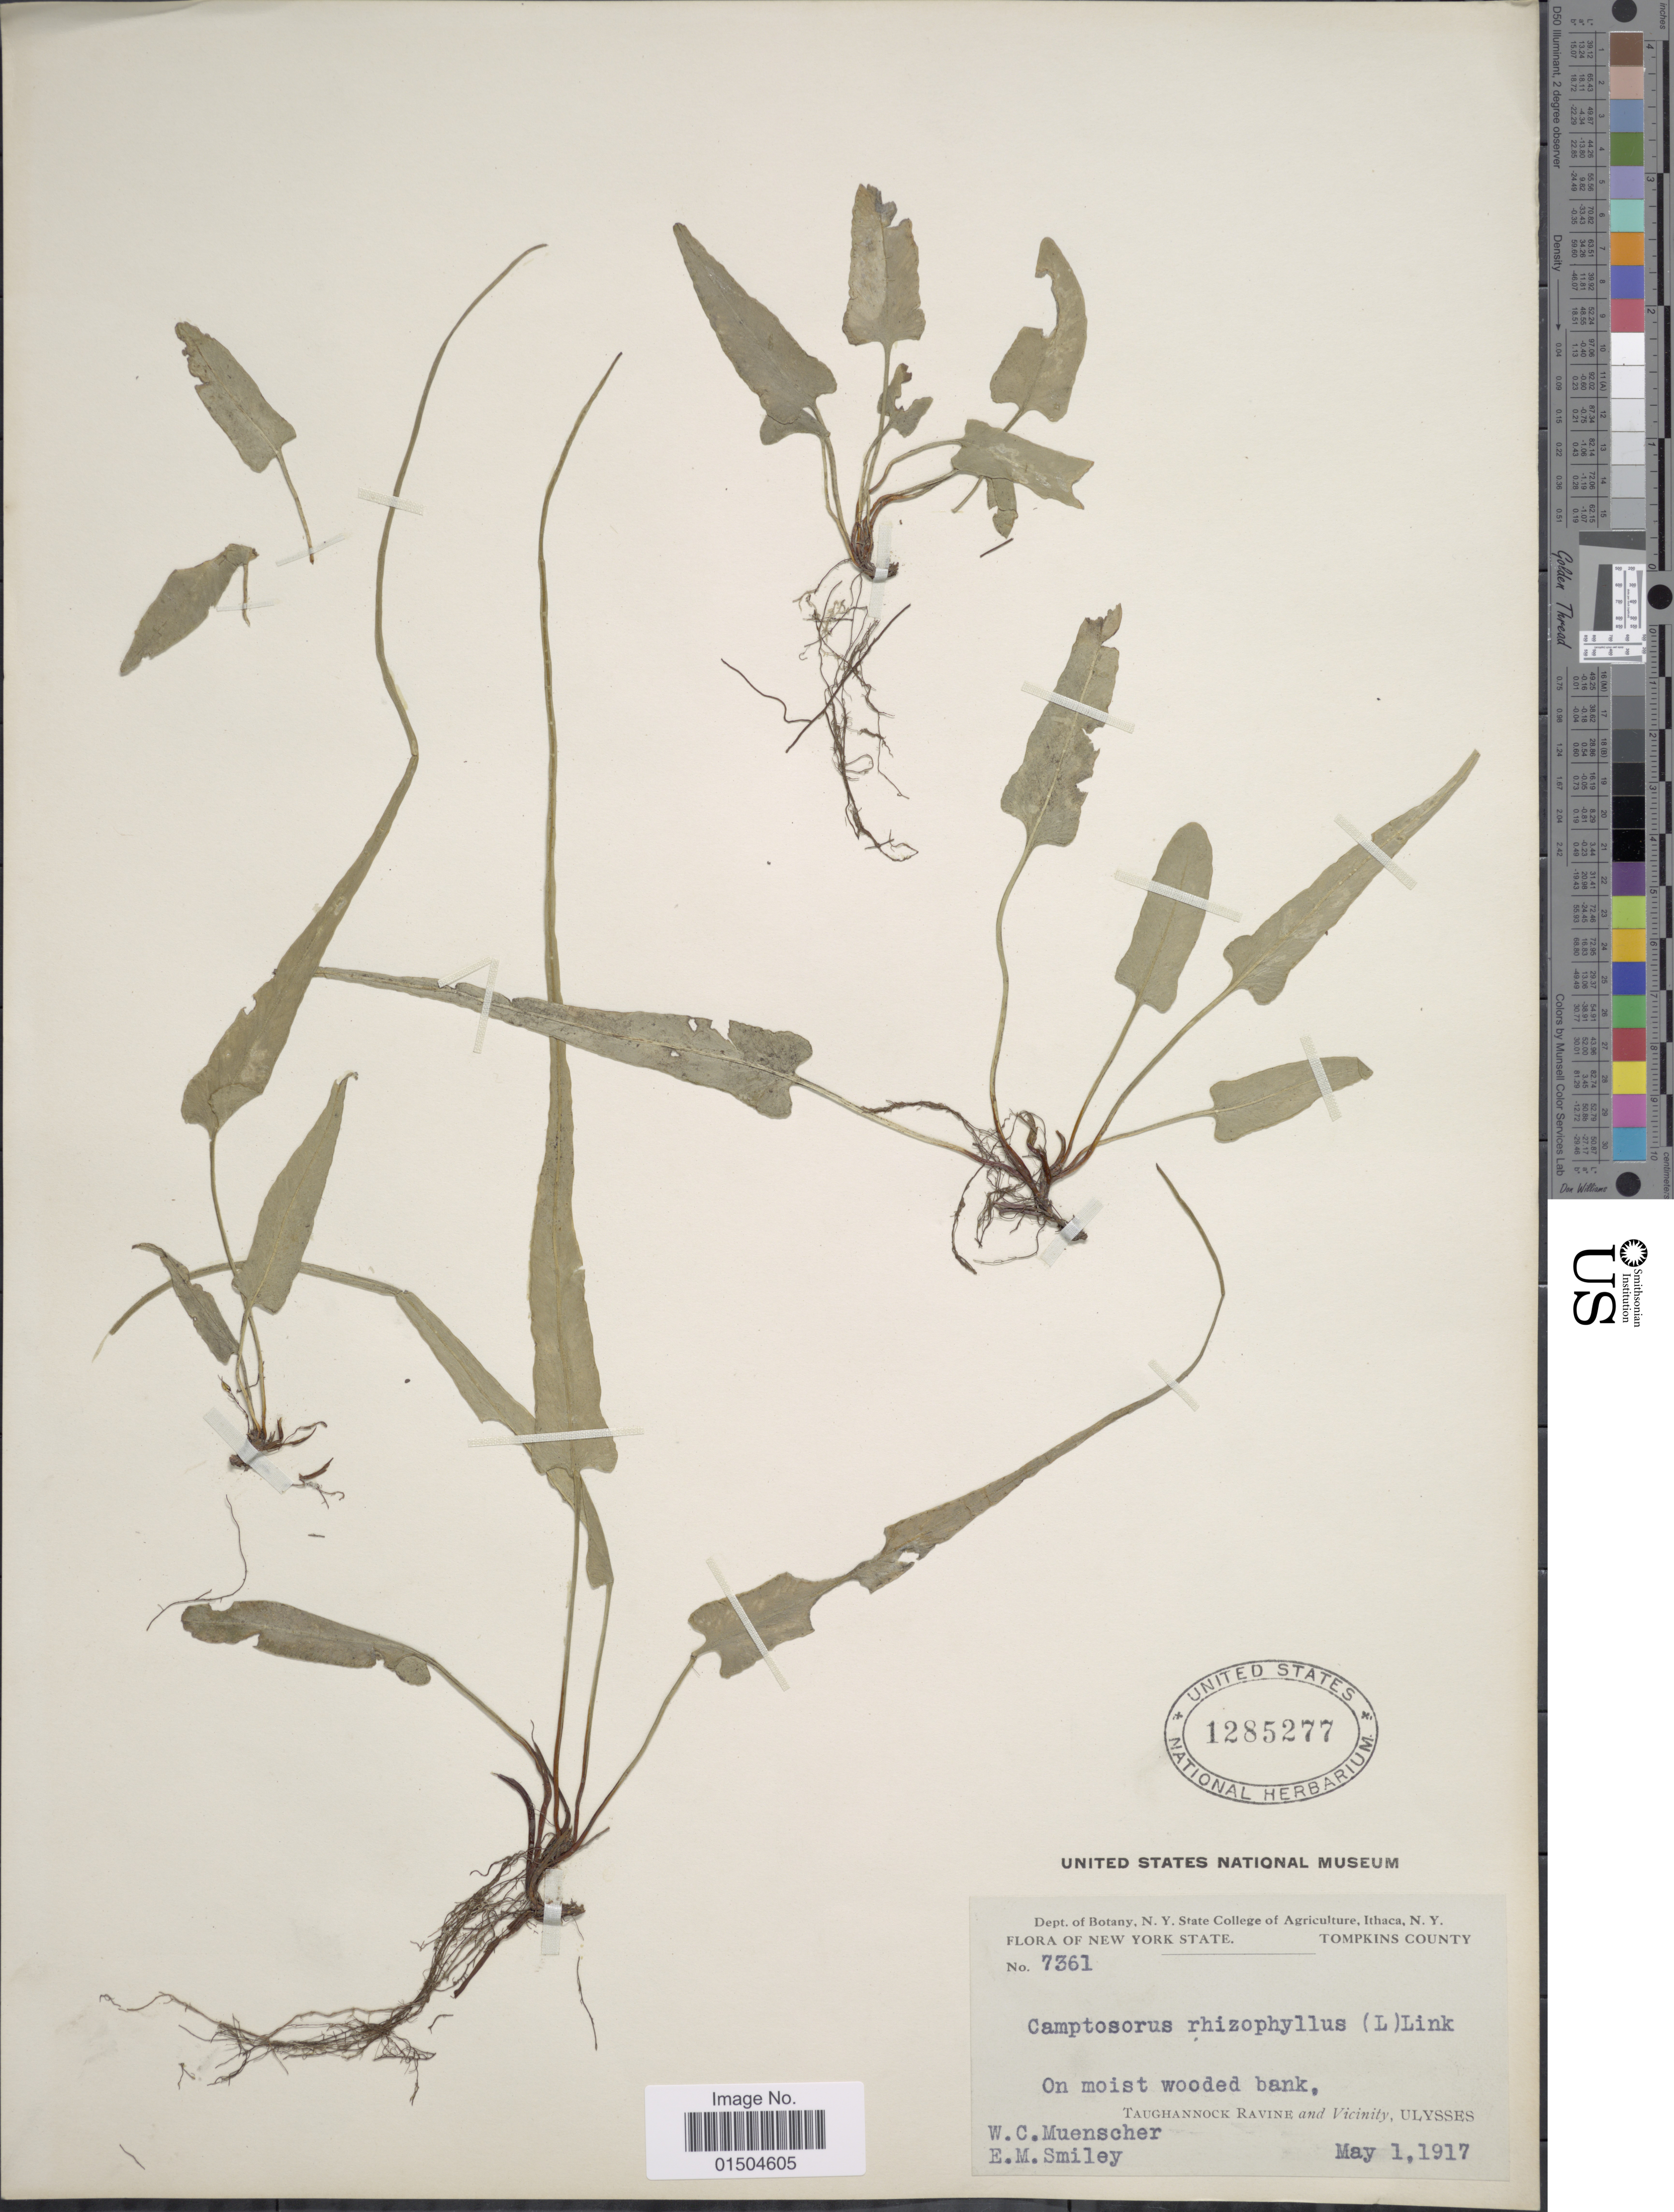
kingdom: Plantae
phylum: Tracheophyta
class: Polypodiopsida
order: Polypodiales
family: Aspleniaceae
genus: Asplenium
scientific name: Asplenium rhizophyllum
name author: L.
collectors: W. Muenscher & E. Smiley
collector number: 7361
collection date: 1917-05-01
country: United States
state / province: New York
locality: Tompkins County. Taughannock Ravine and Vicinity, Ulysses.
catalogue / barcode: US 1285277